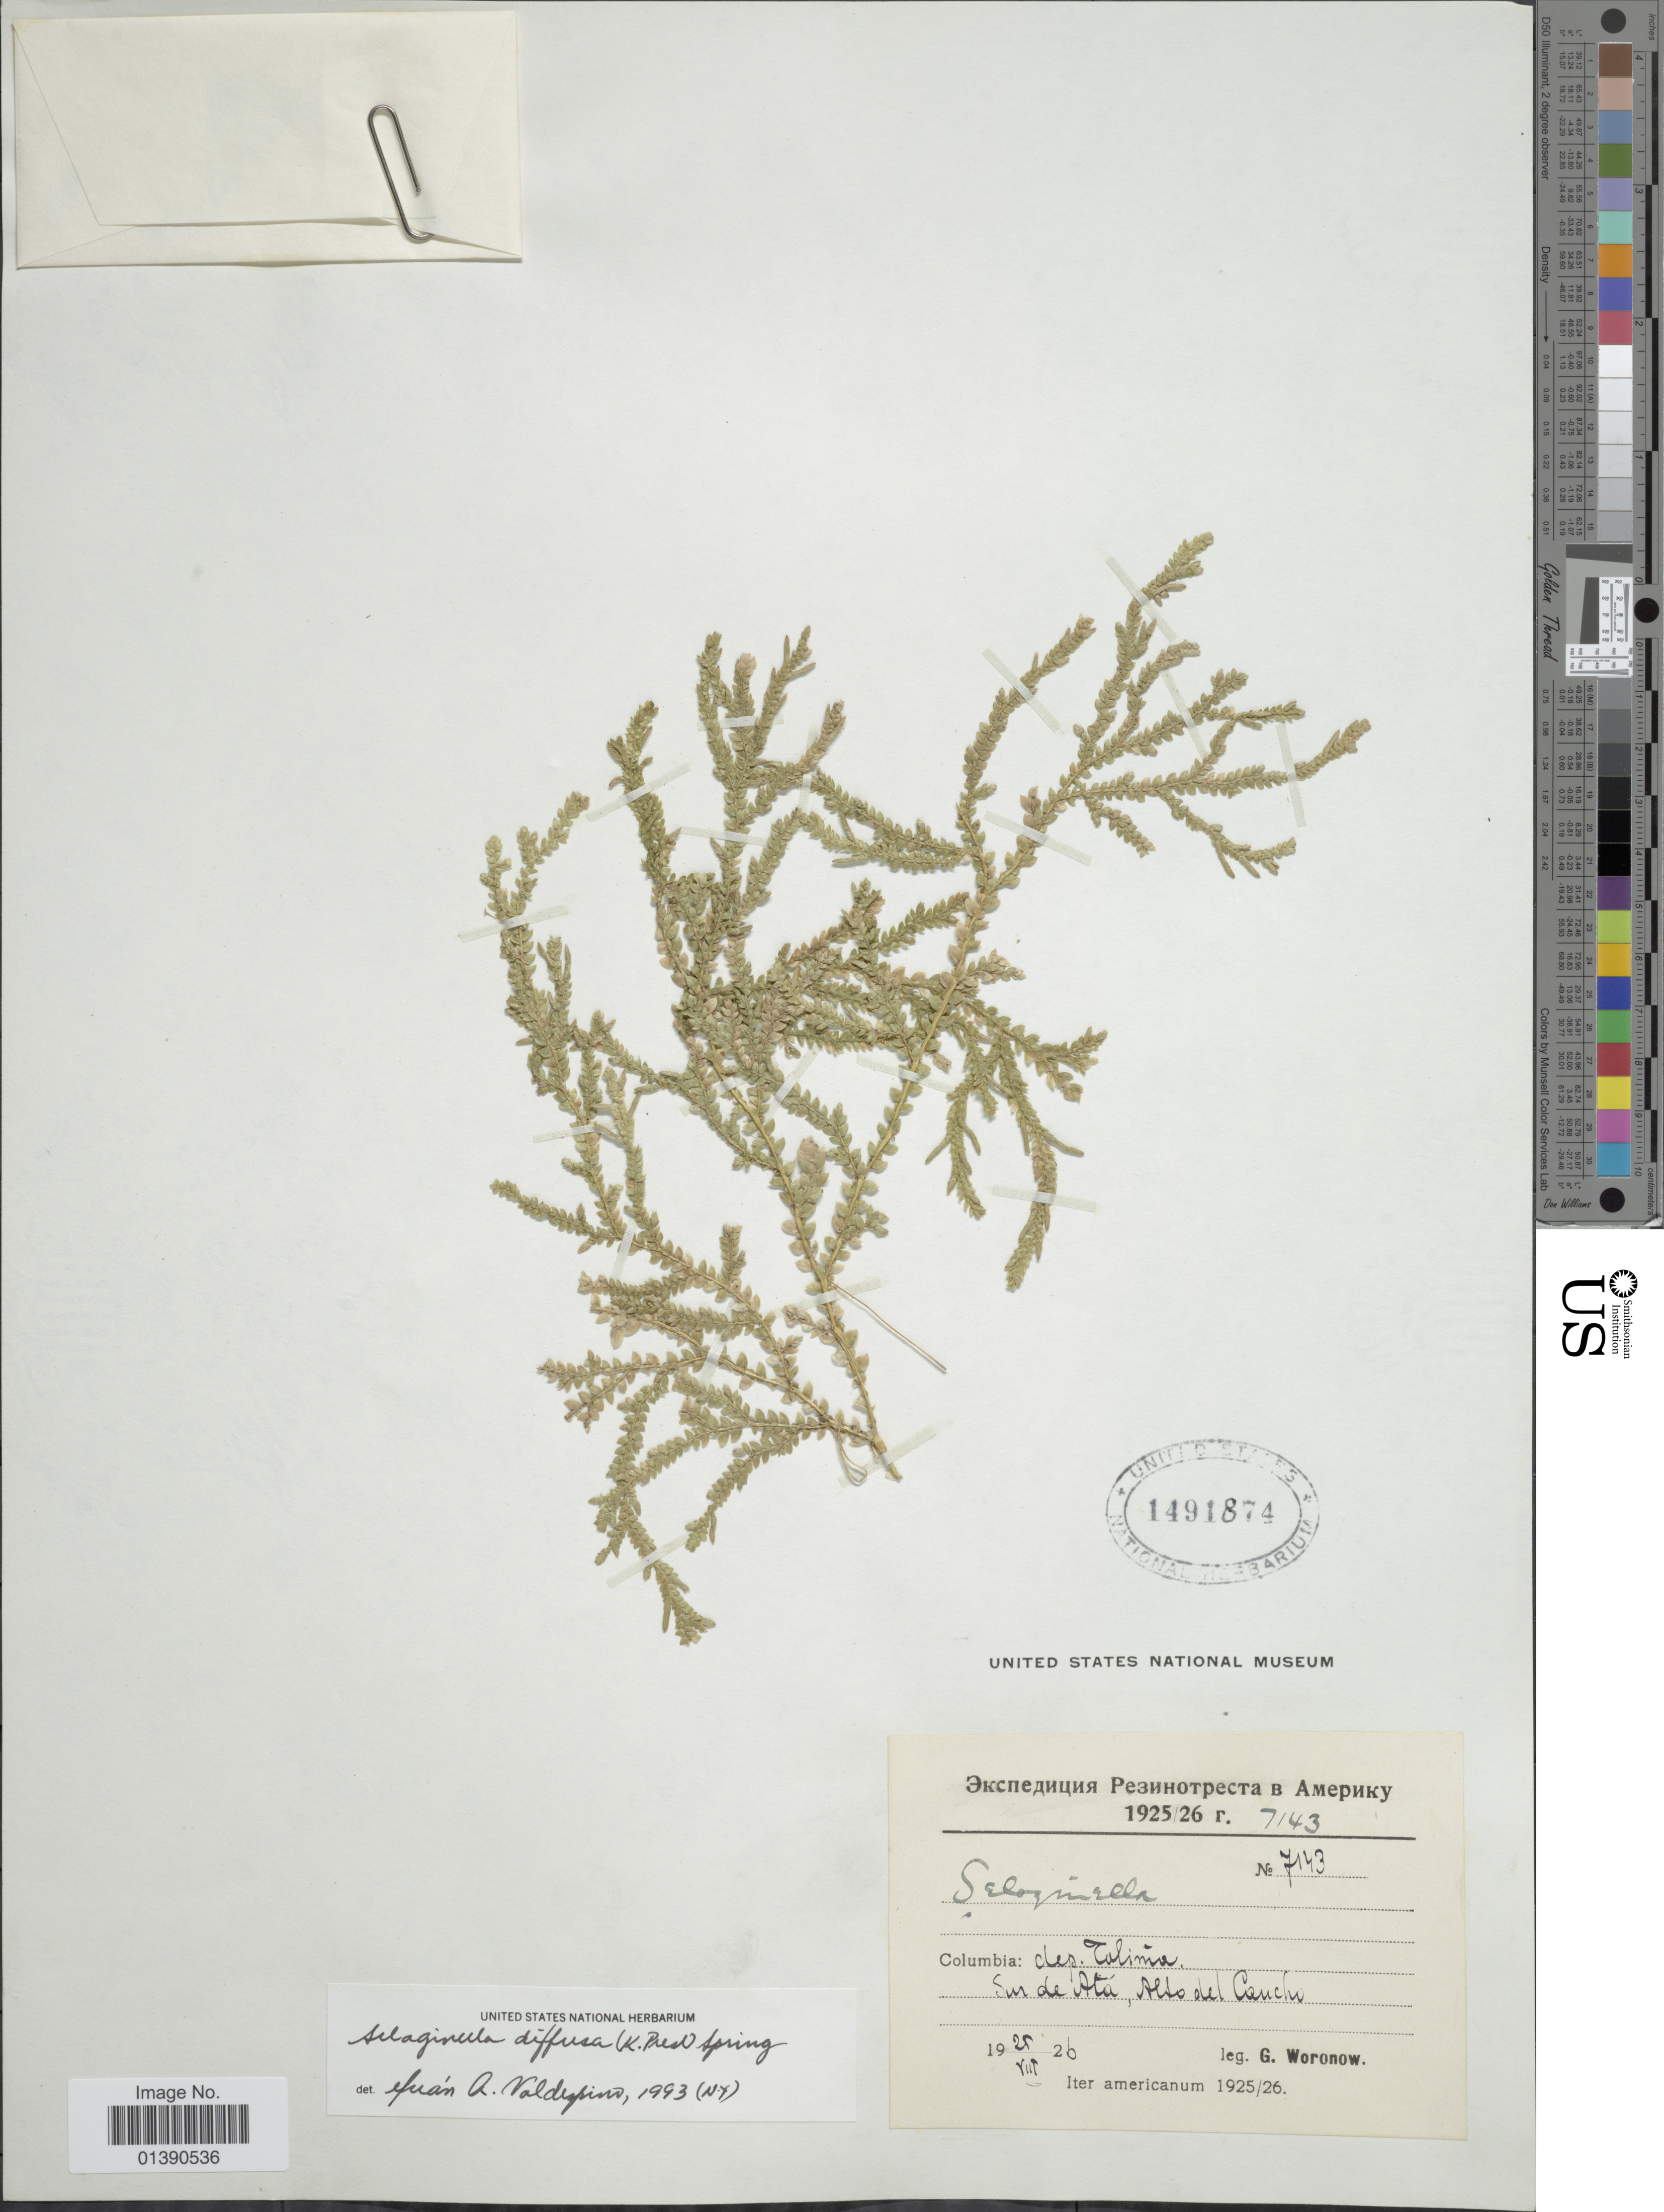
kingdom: Plantae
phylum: Tracheophyta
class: Lycopodiopsida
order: Selaginellales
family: Selaginellaceae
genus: Selaginella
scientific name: Selaginella diffusa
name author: (C. Presl) Spring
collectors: G. Woronow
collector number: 7143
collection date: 1926-08-25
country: Colombia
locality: Dep. Tolima Sur de Atá, Alto del Cancho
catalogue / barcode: US 1491874